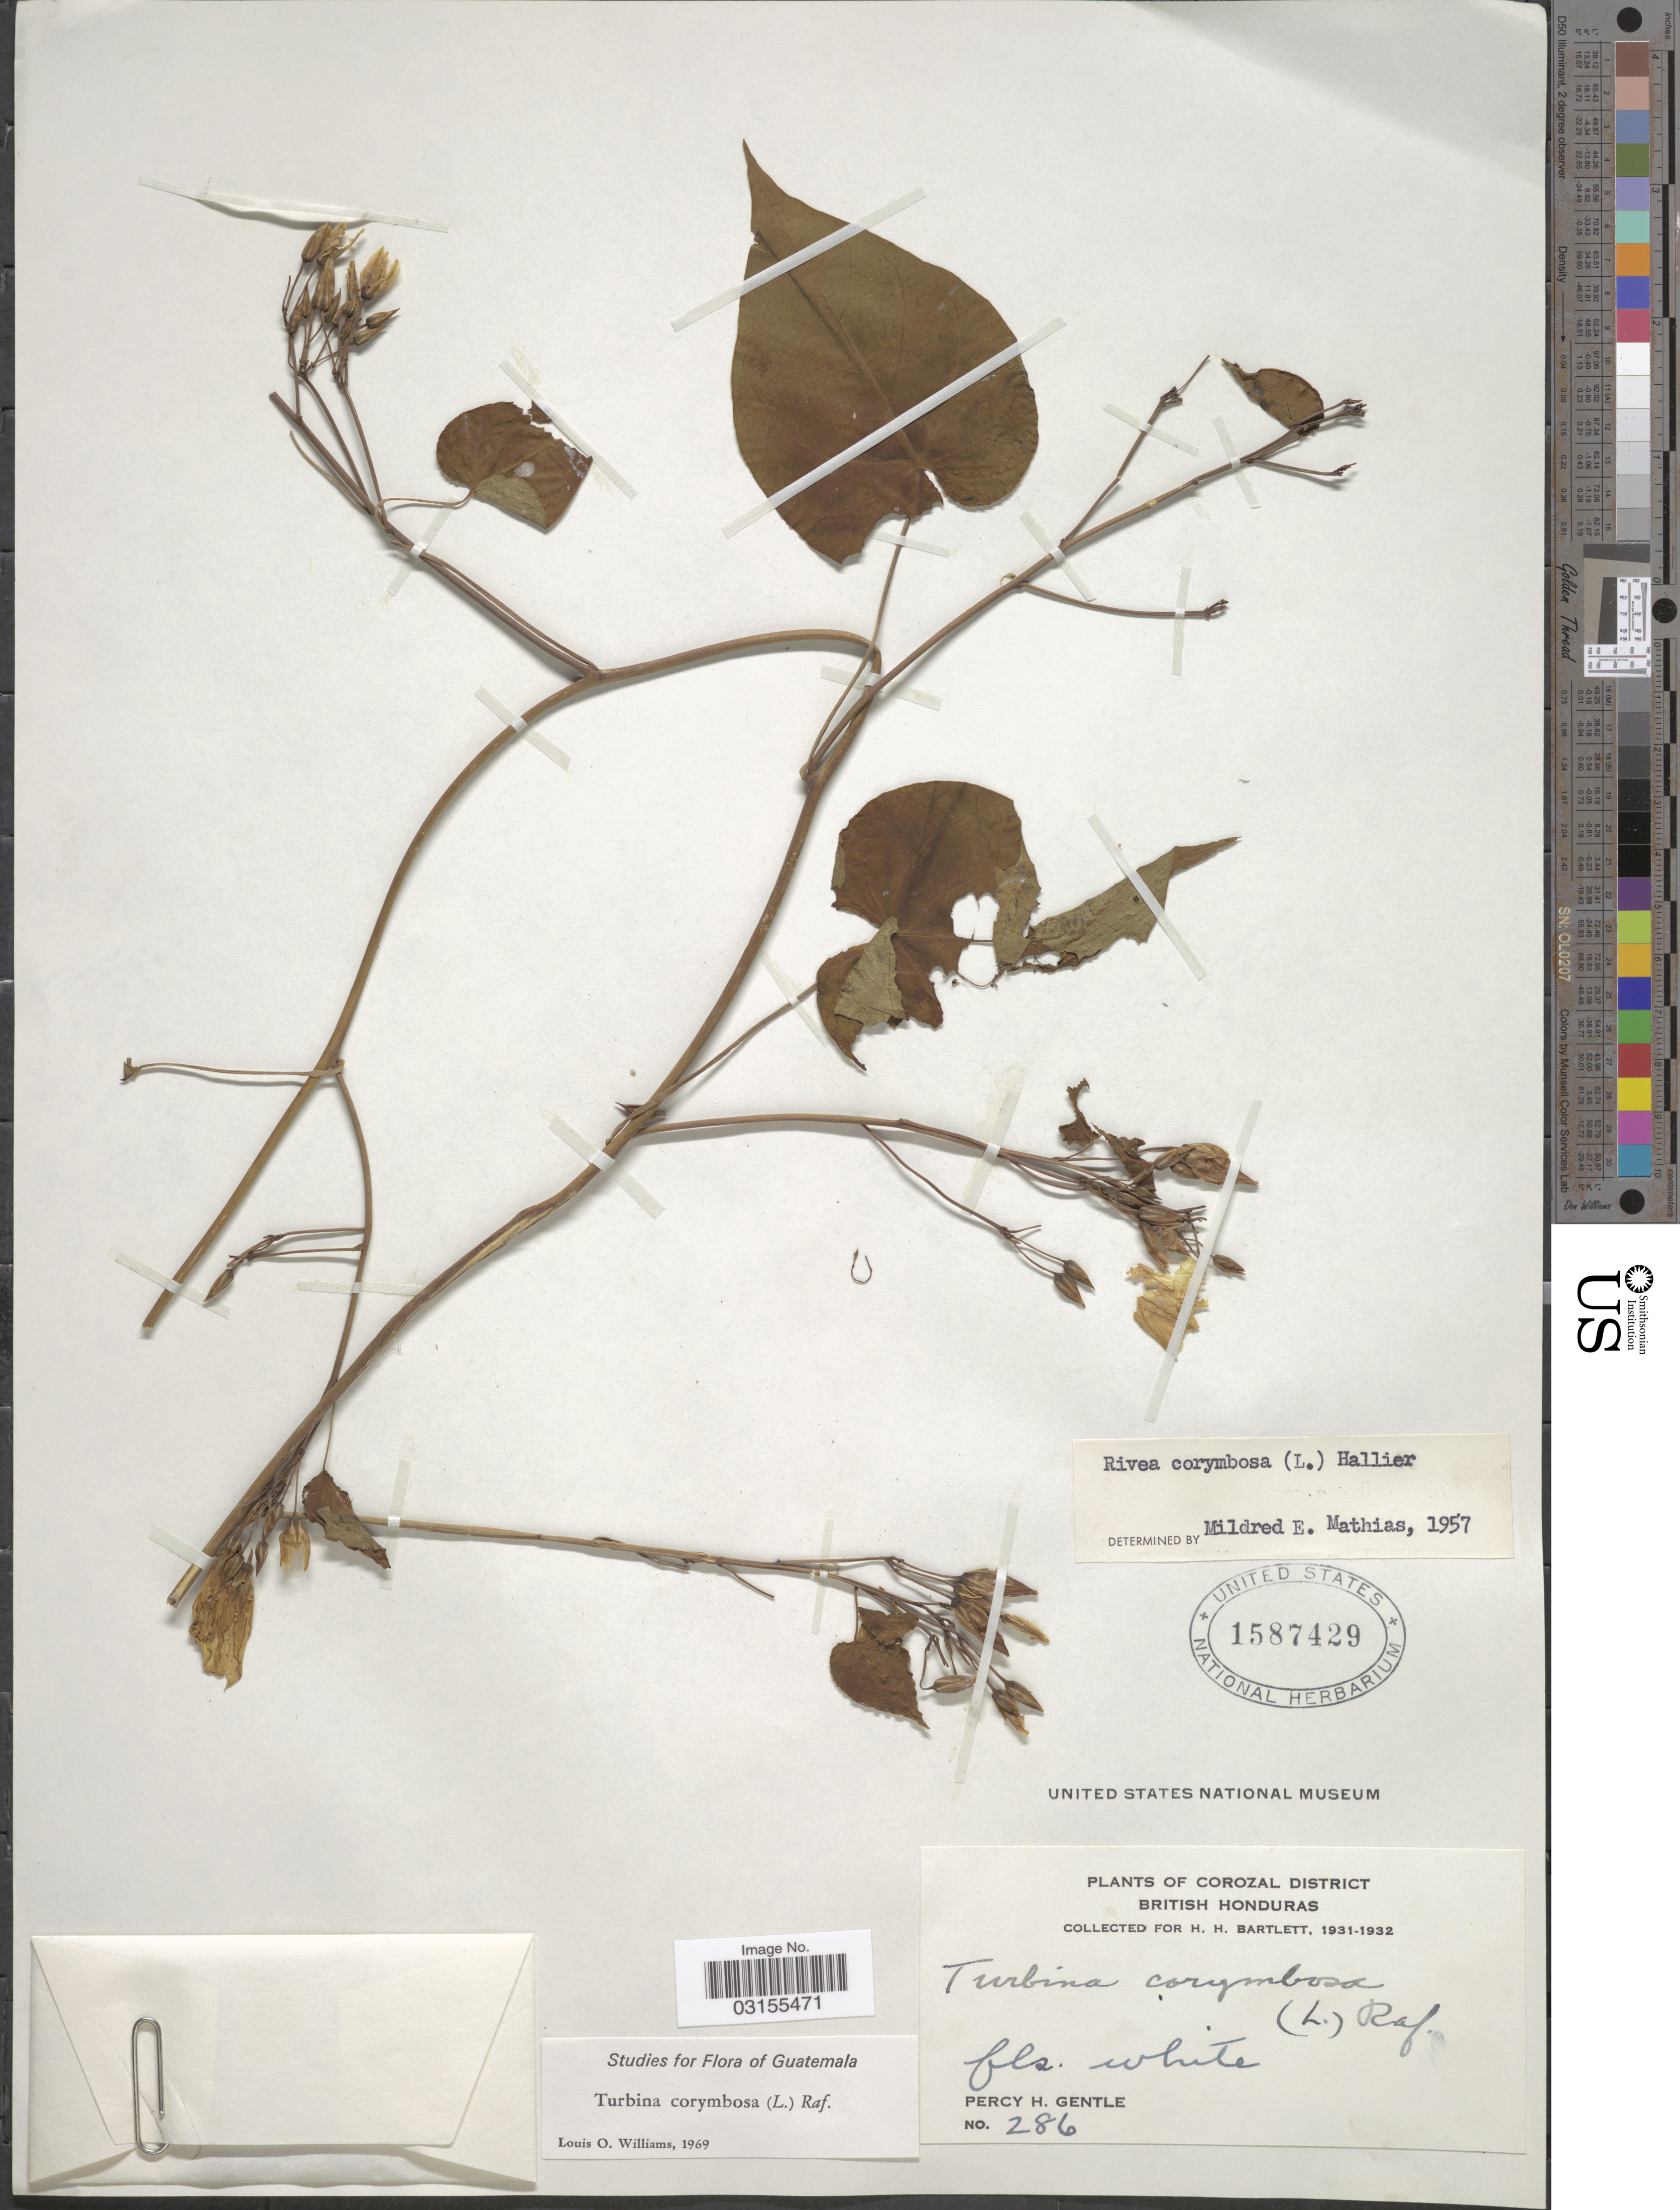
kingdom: Plantae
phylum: Tracheophyta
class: Magnoliopsida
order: Solanales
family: Convolvulaceae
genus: Turbina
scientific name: Turbina corymbosa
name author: (L.) Raf.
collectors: P. H. Gentle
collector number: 286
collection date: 1931/1932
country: Belize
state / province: Corozal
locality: Corozal District. British Honduras.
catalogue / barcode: US 1587429